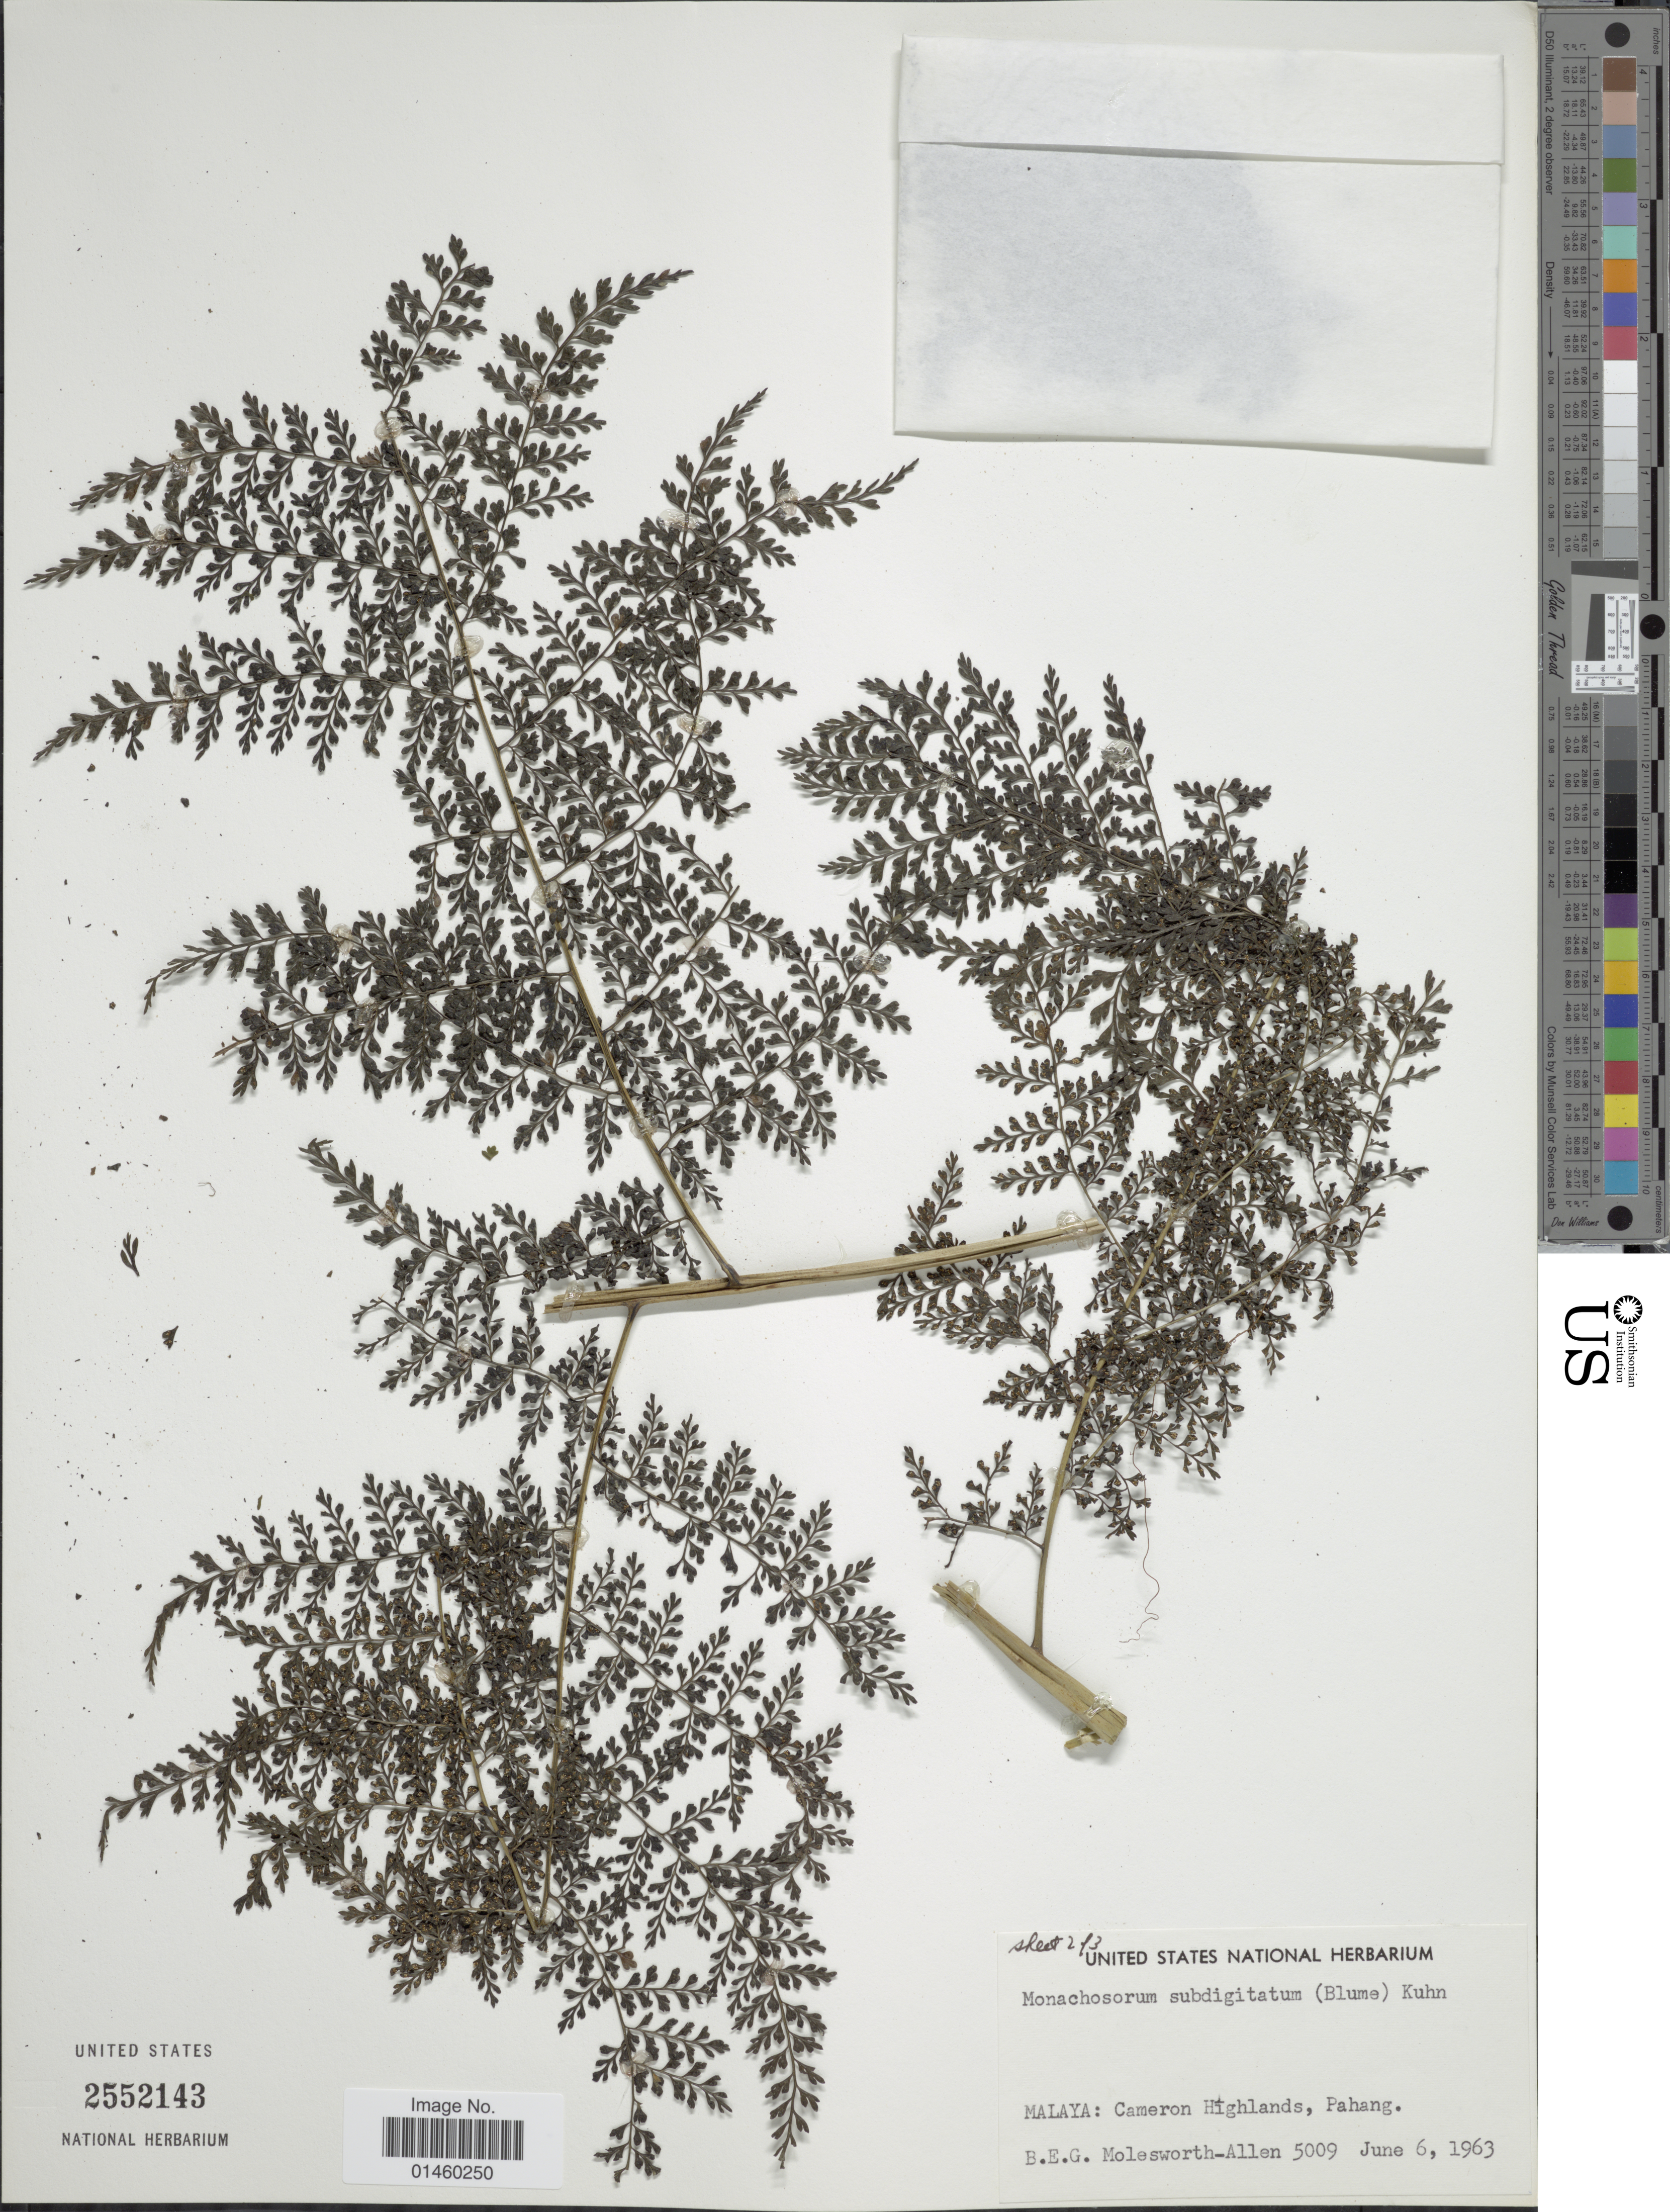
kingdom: Plantae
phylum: Tracheophyta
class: Polypodiopsida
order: Polypodiales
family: Dennstaedtiaceae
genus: Monachosorum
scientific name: Monachosorum subdigitatum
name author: (Blume) Kuhn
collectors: B. E. G. Molesworth-Allen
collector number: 5009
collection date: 1963-06-06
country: Malaysia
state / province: Pahang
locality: Malaya: Cameron Highlands.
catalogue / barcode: US 2522143